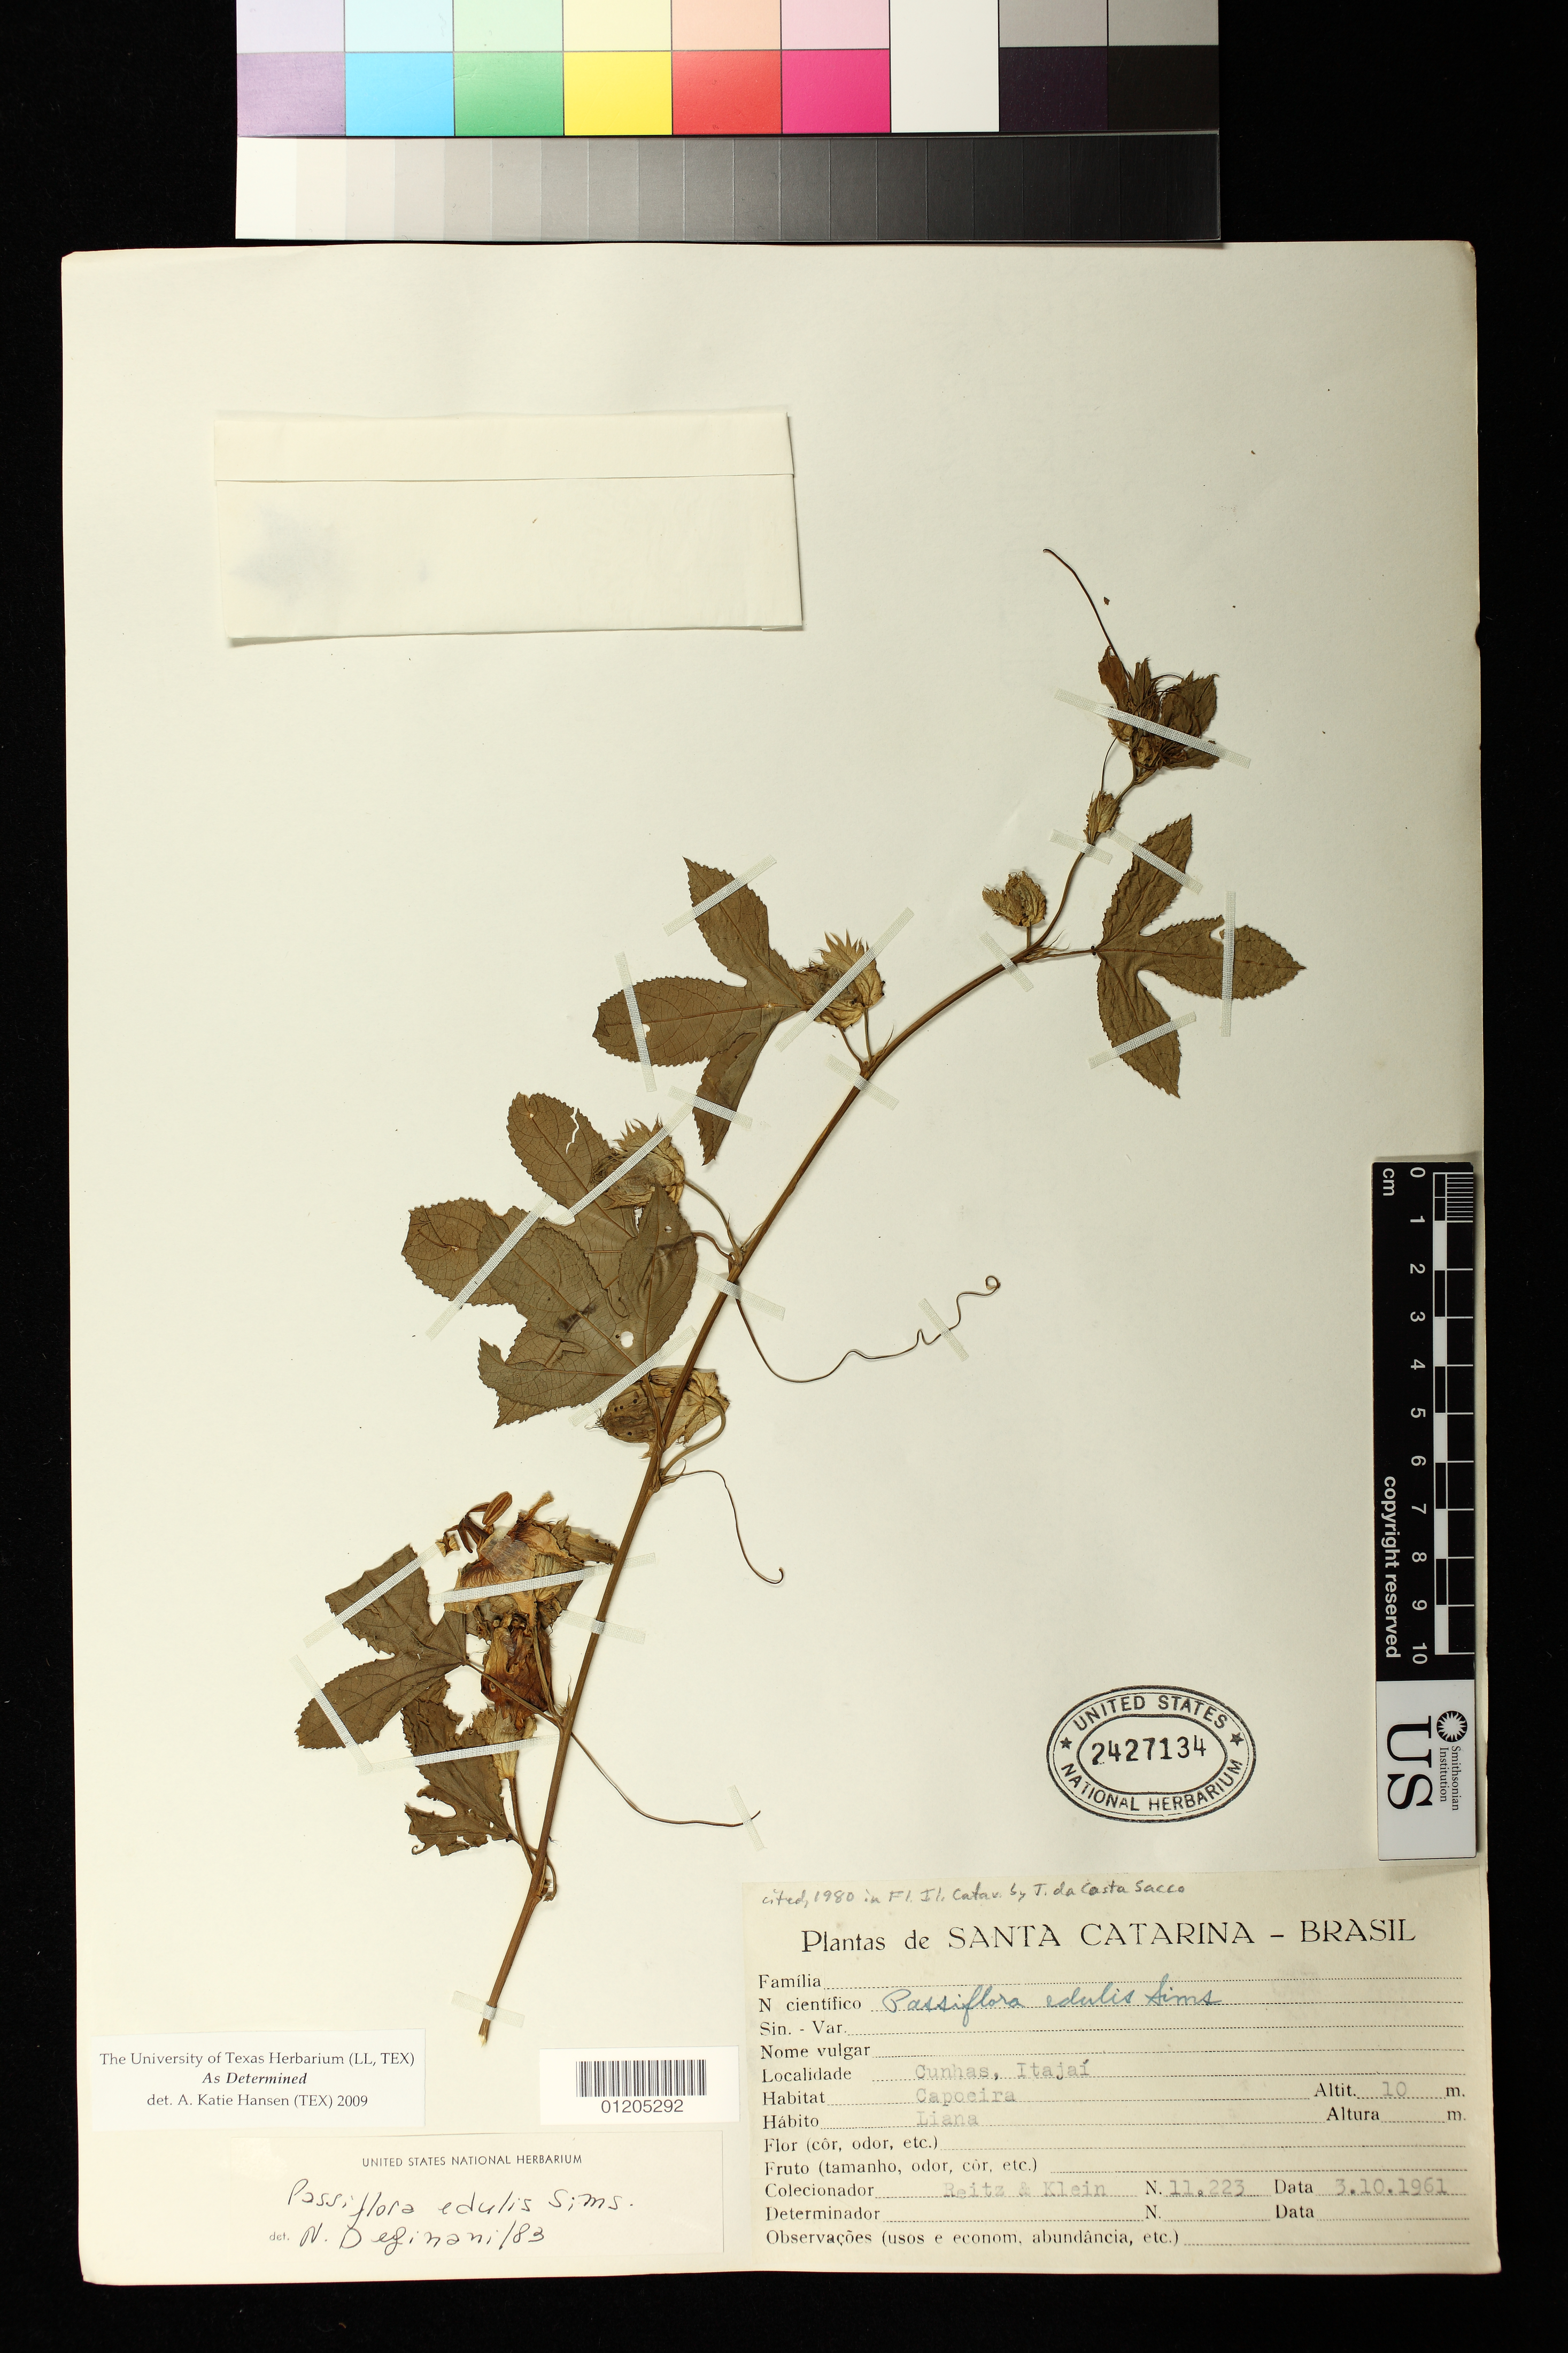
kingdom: Plantae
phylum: Tracheophyta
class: Magnoliopsida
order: Malpighiales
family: Passifloraceae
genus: Passiflora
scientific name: Passiflora edulis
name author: Sims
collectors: -- Reitz & Klein, --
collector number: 11.223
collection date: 1961-10-03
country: Brazil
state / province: Santa Catarina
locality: Cunhas, Itajai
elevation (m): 10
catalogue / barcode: US 2427134